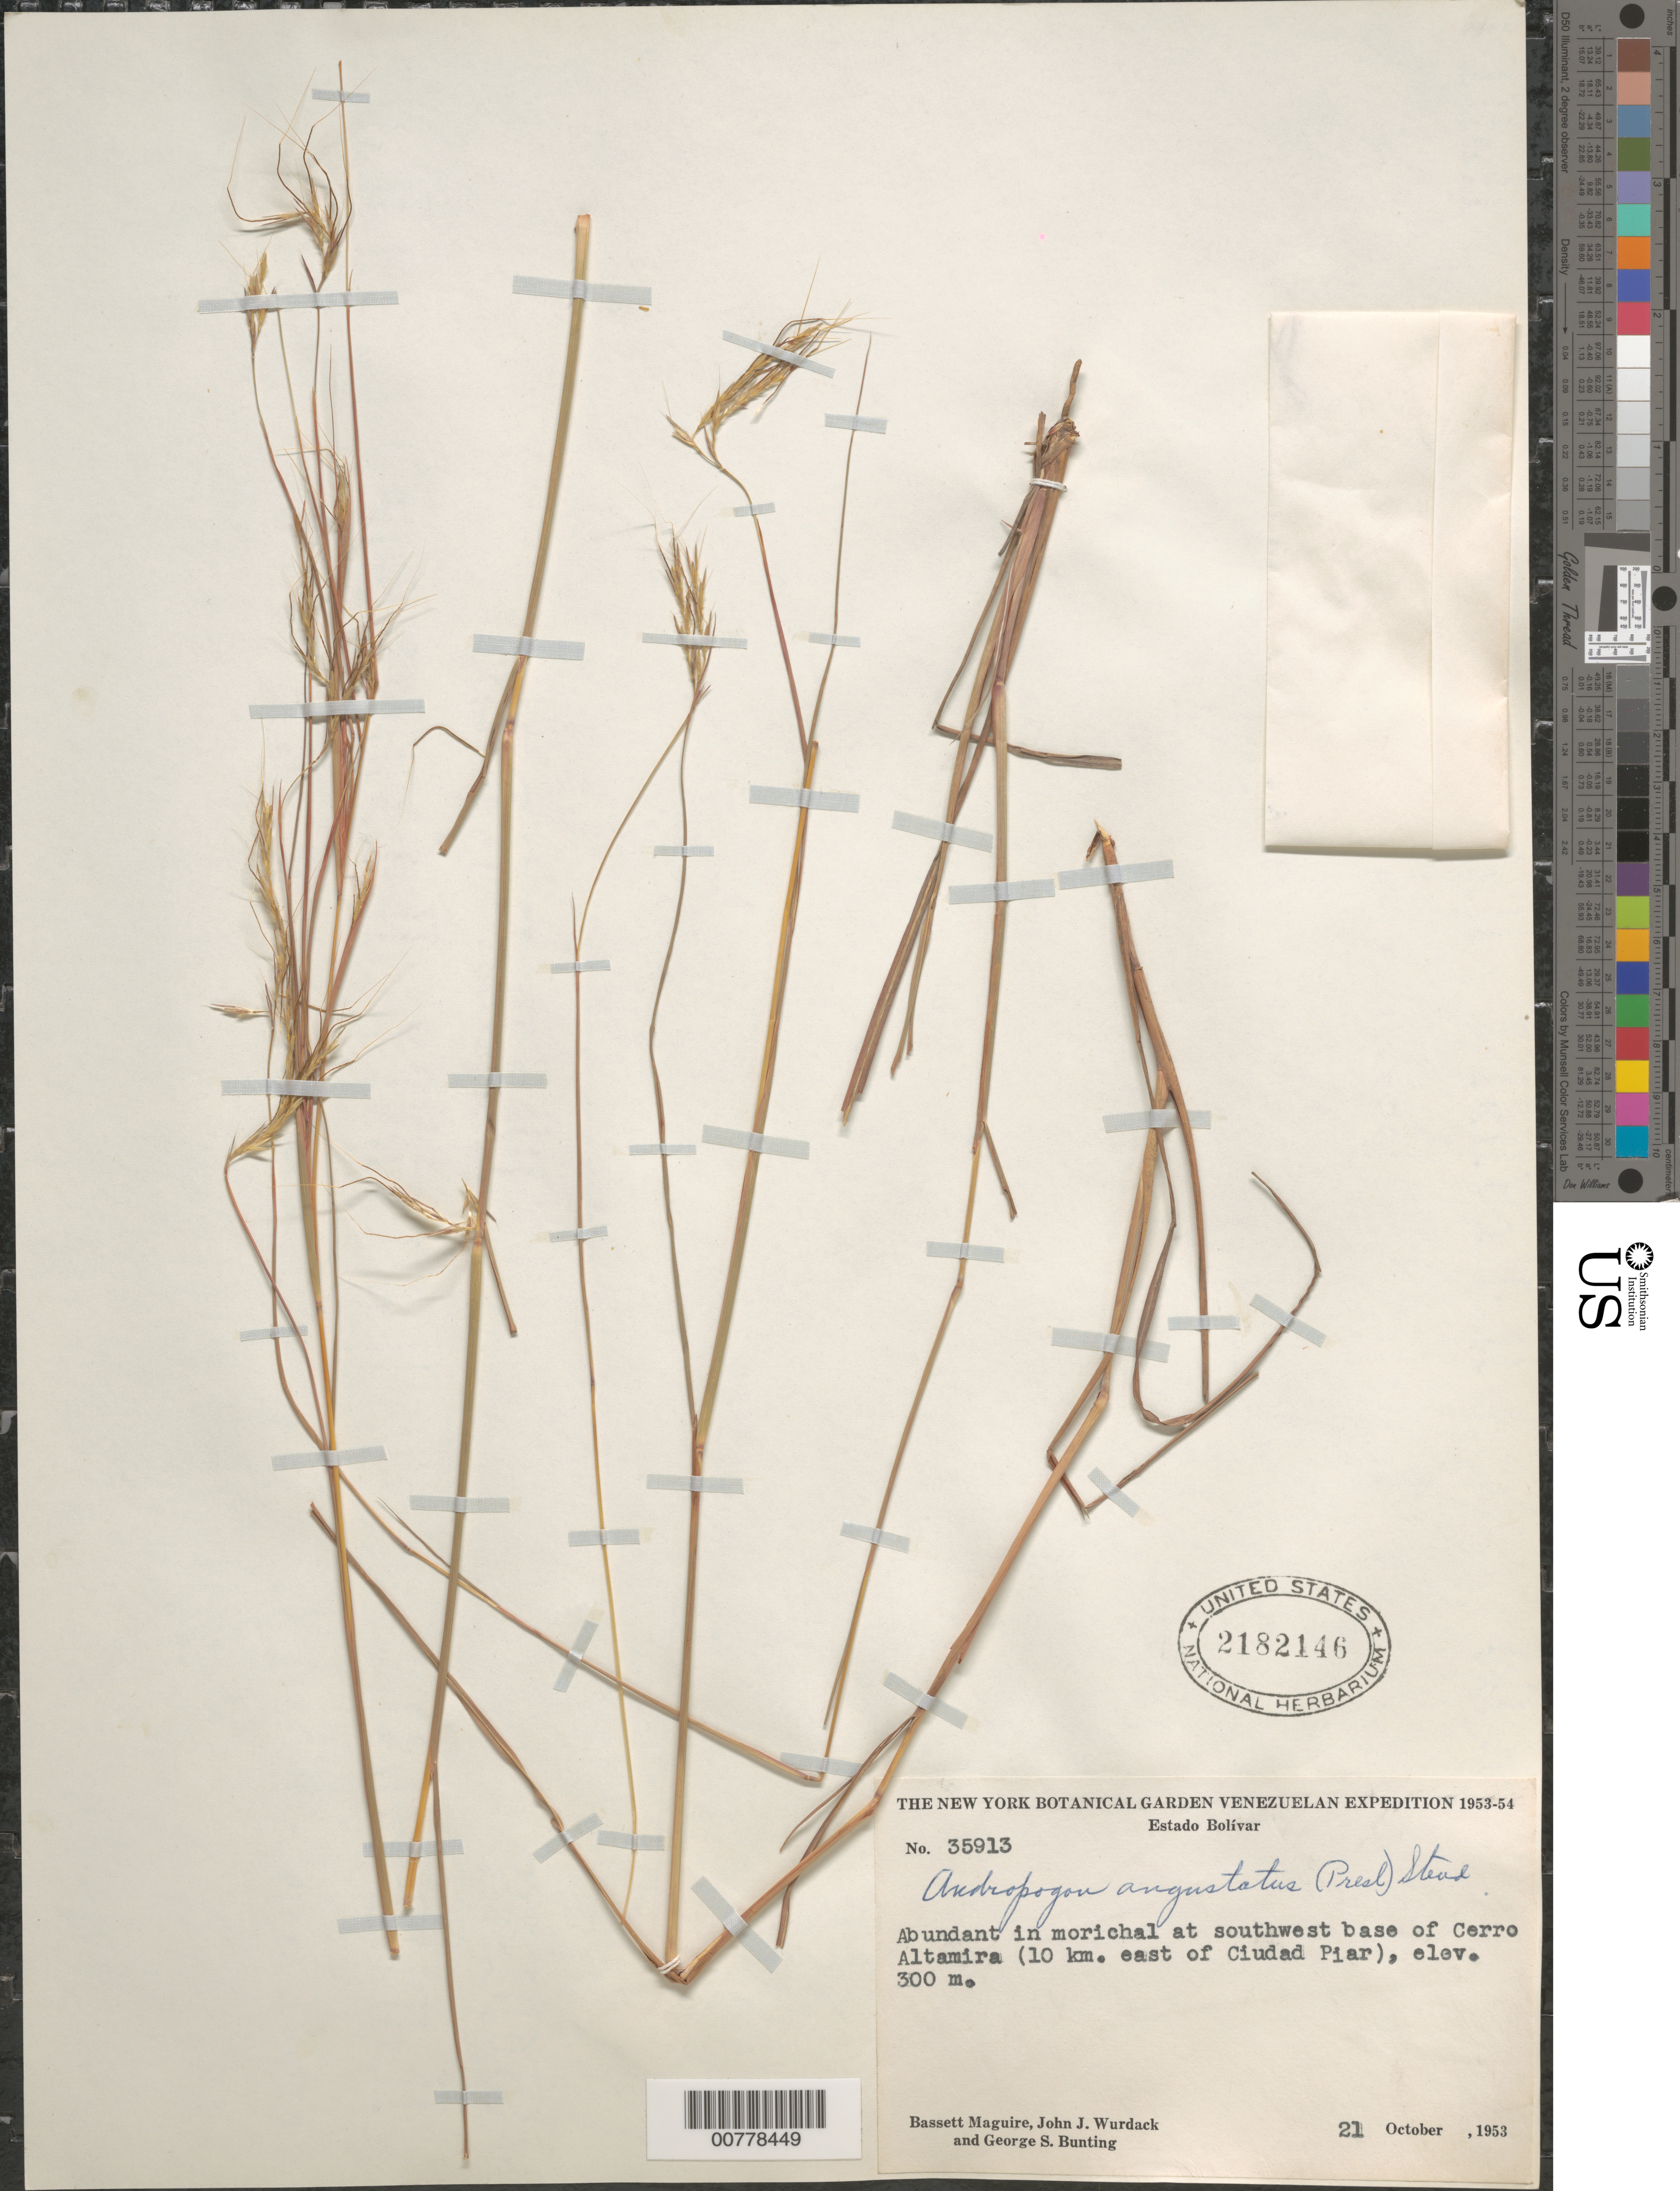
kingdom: Plantae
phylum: Tracheophyta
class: Liliopsida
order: Poales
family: Poaceae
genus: Andropogon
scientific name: Andropogon angustatus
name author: (J. Presl) Steud.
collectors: B. Maguire, J. J. Wurdack & G. S. Bunting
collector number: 35913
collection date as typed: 21-Oct-53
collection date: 1953-10-21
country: Venezuela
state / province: Bolívar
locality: Cerro Altamira, 10 km E of Ciudad Piar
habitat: Morichal at SW base of cerro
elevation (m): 300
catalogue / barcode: US 2182146